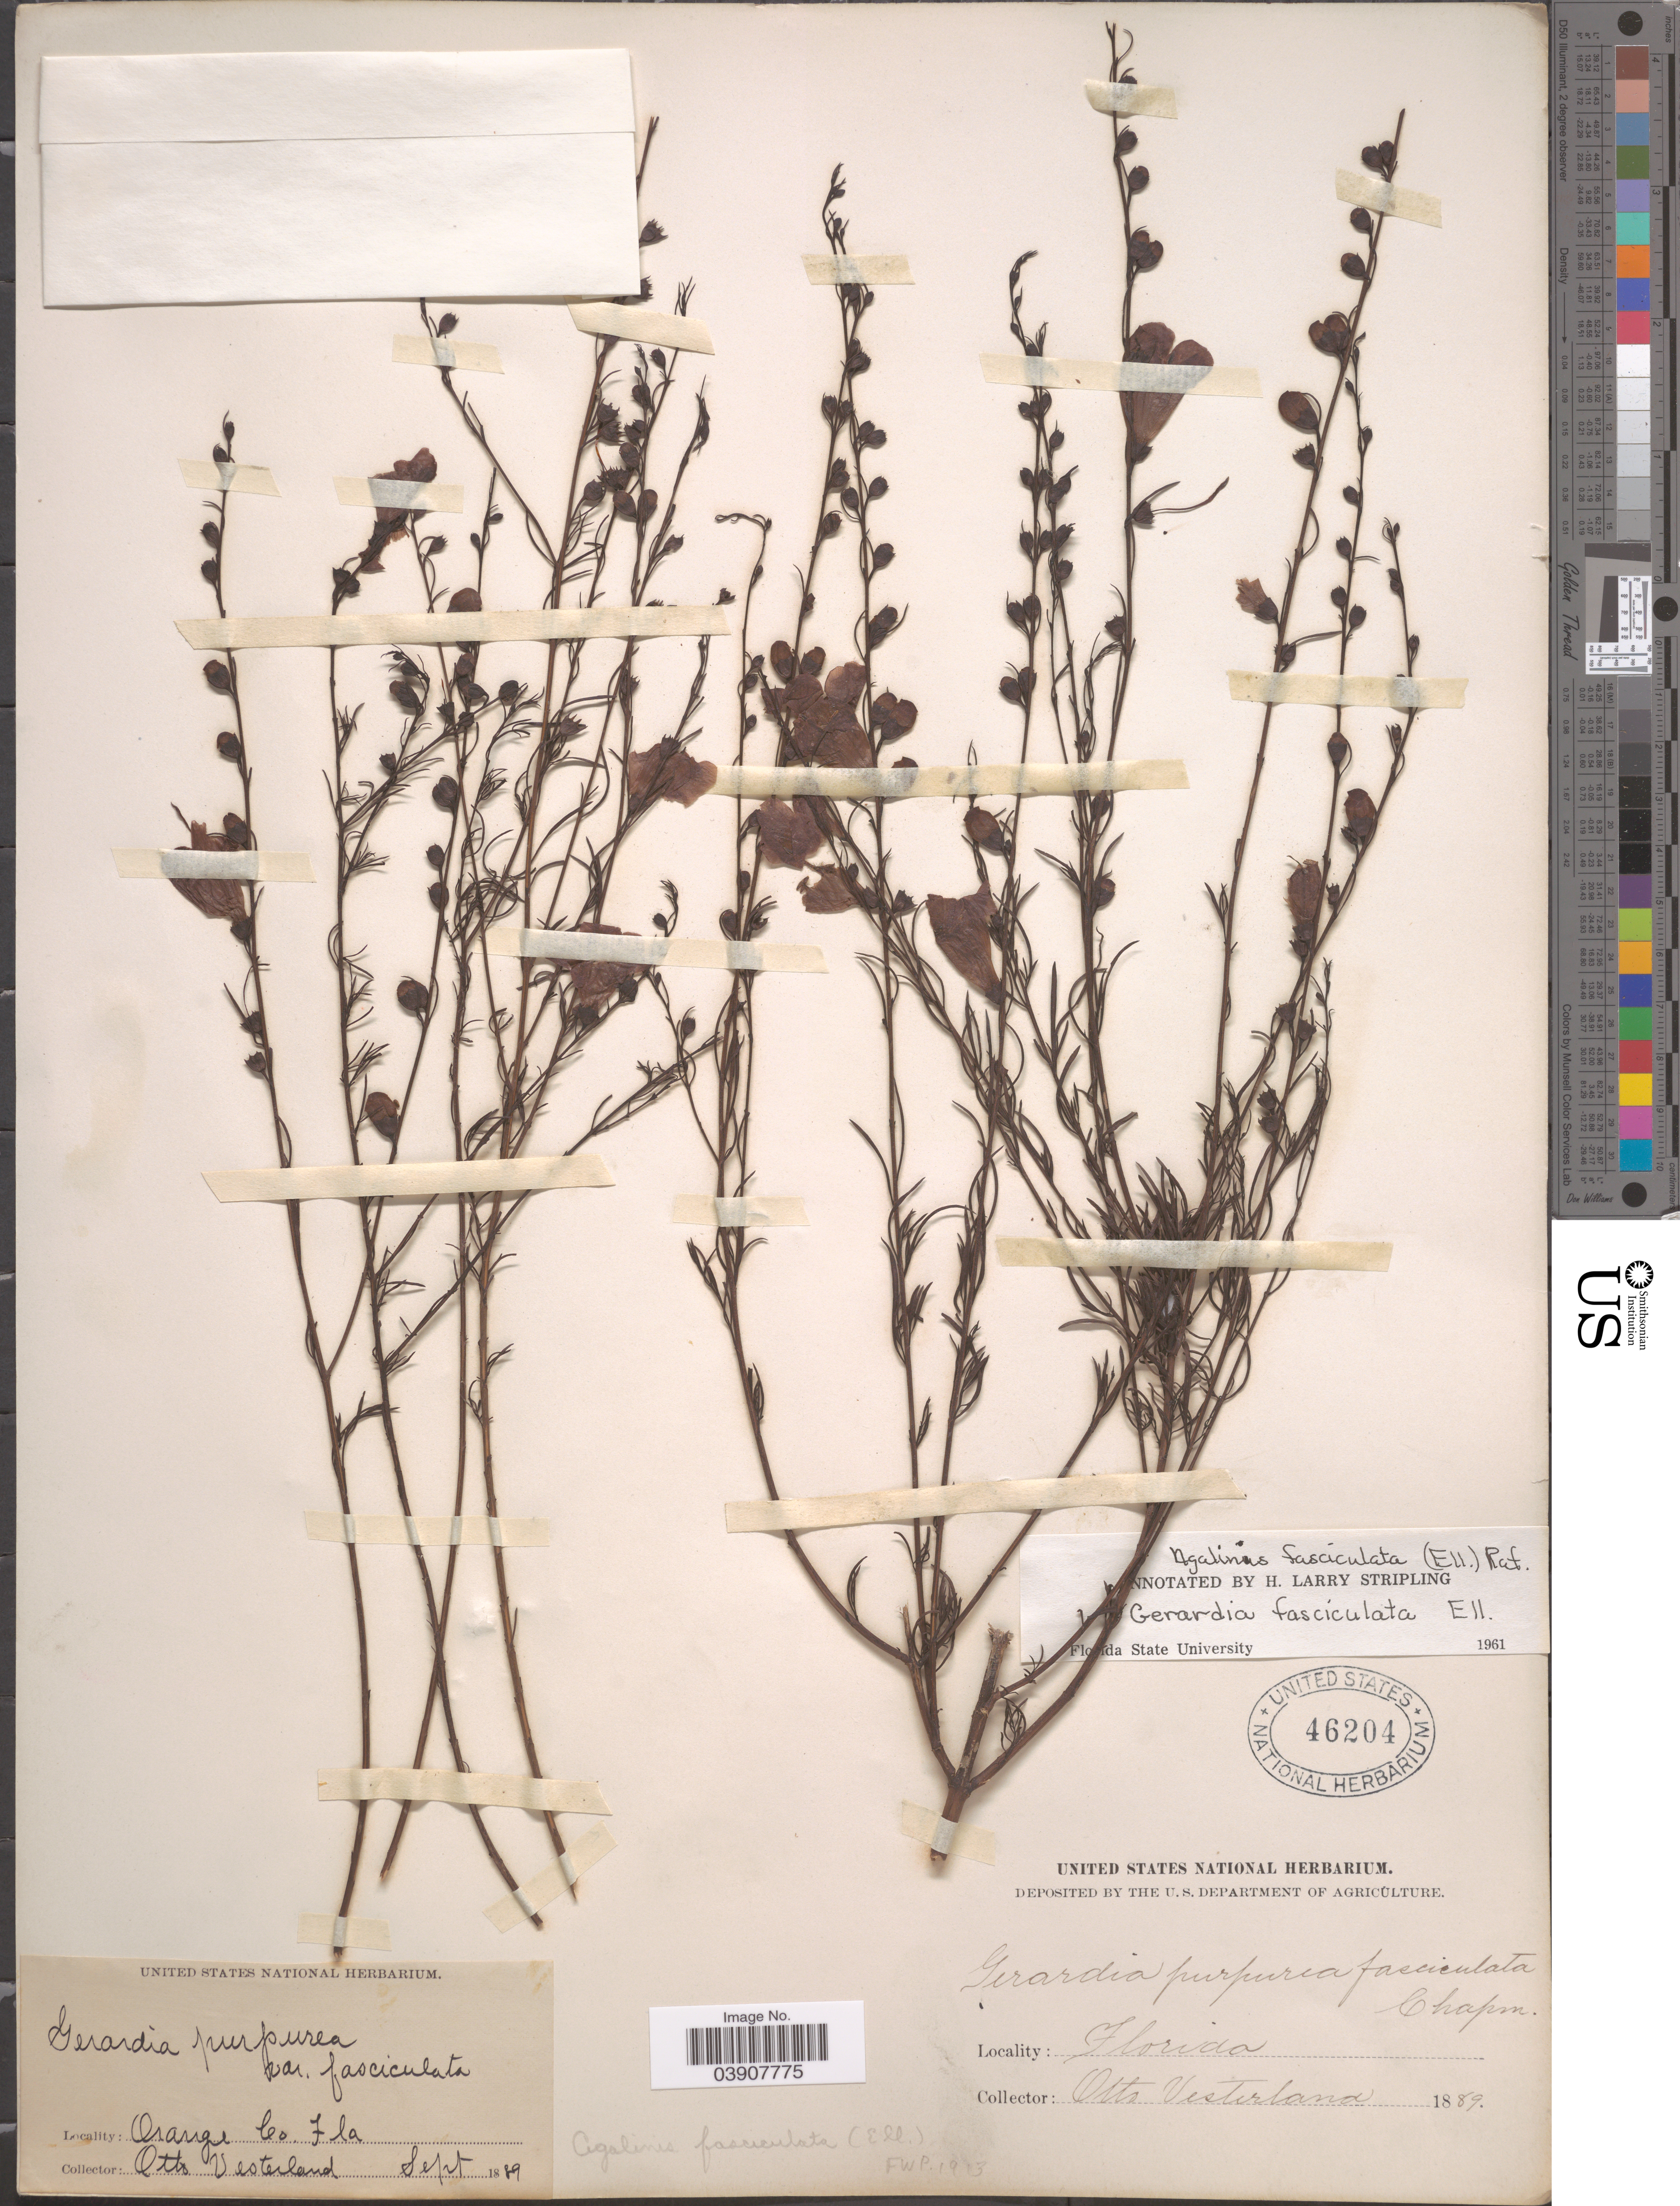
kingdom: Plantae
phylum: Tracheophyta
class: Magnoliopsida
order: Lamiales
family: Orobanchaceae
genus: Agalinis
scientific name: Agalinis fasciculata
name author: (Elliott) Raf.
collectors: O. Vesterland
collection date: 1889-09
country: United States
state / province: Florida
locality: Orange Co.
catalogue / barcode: US 46204